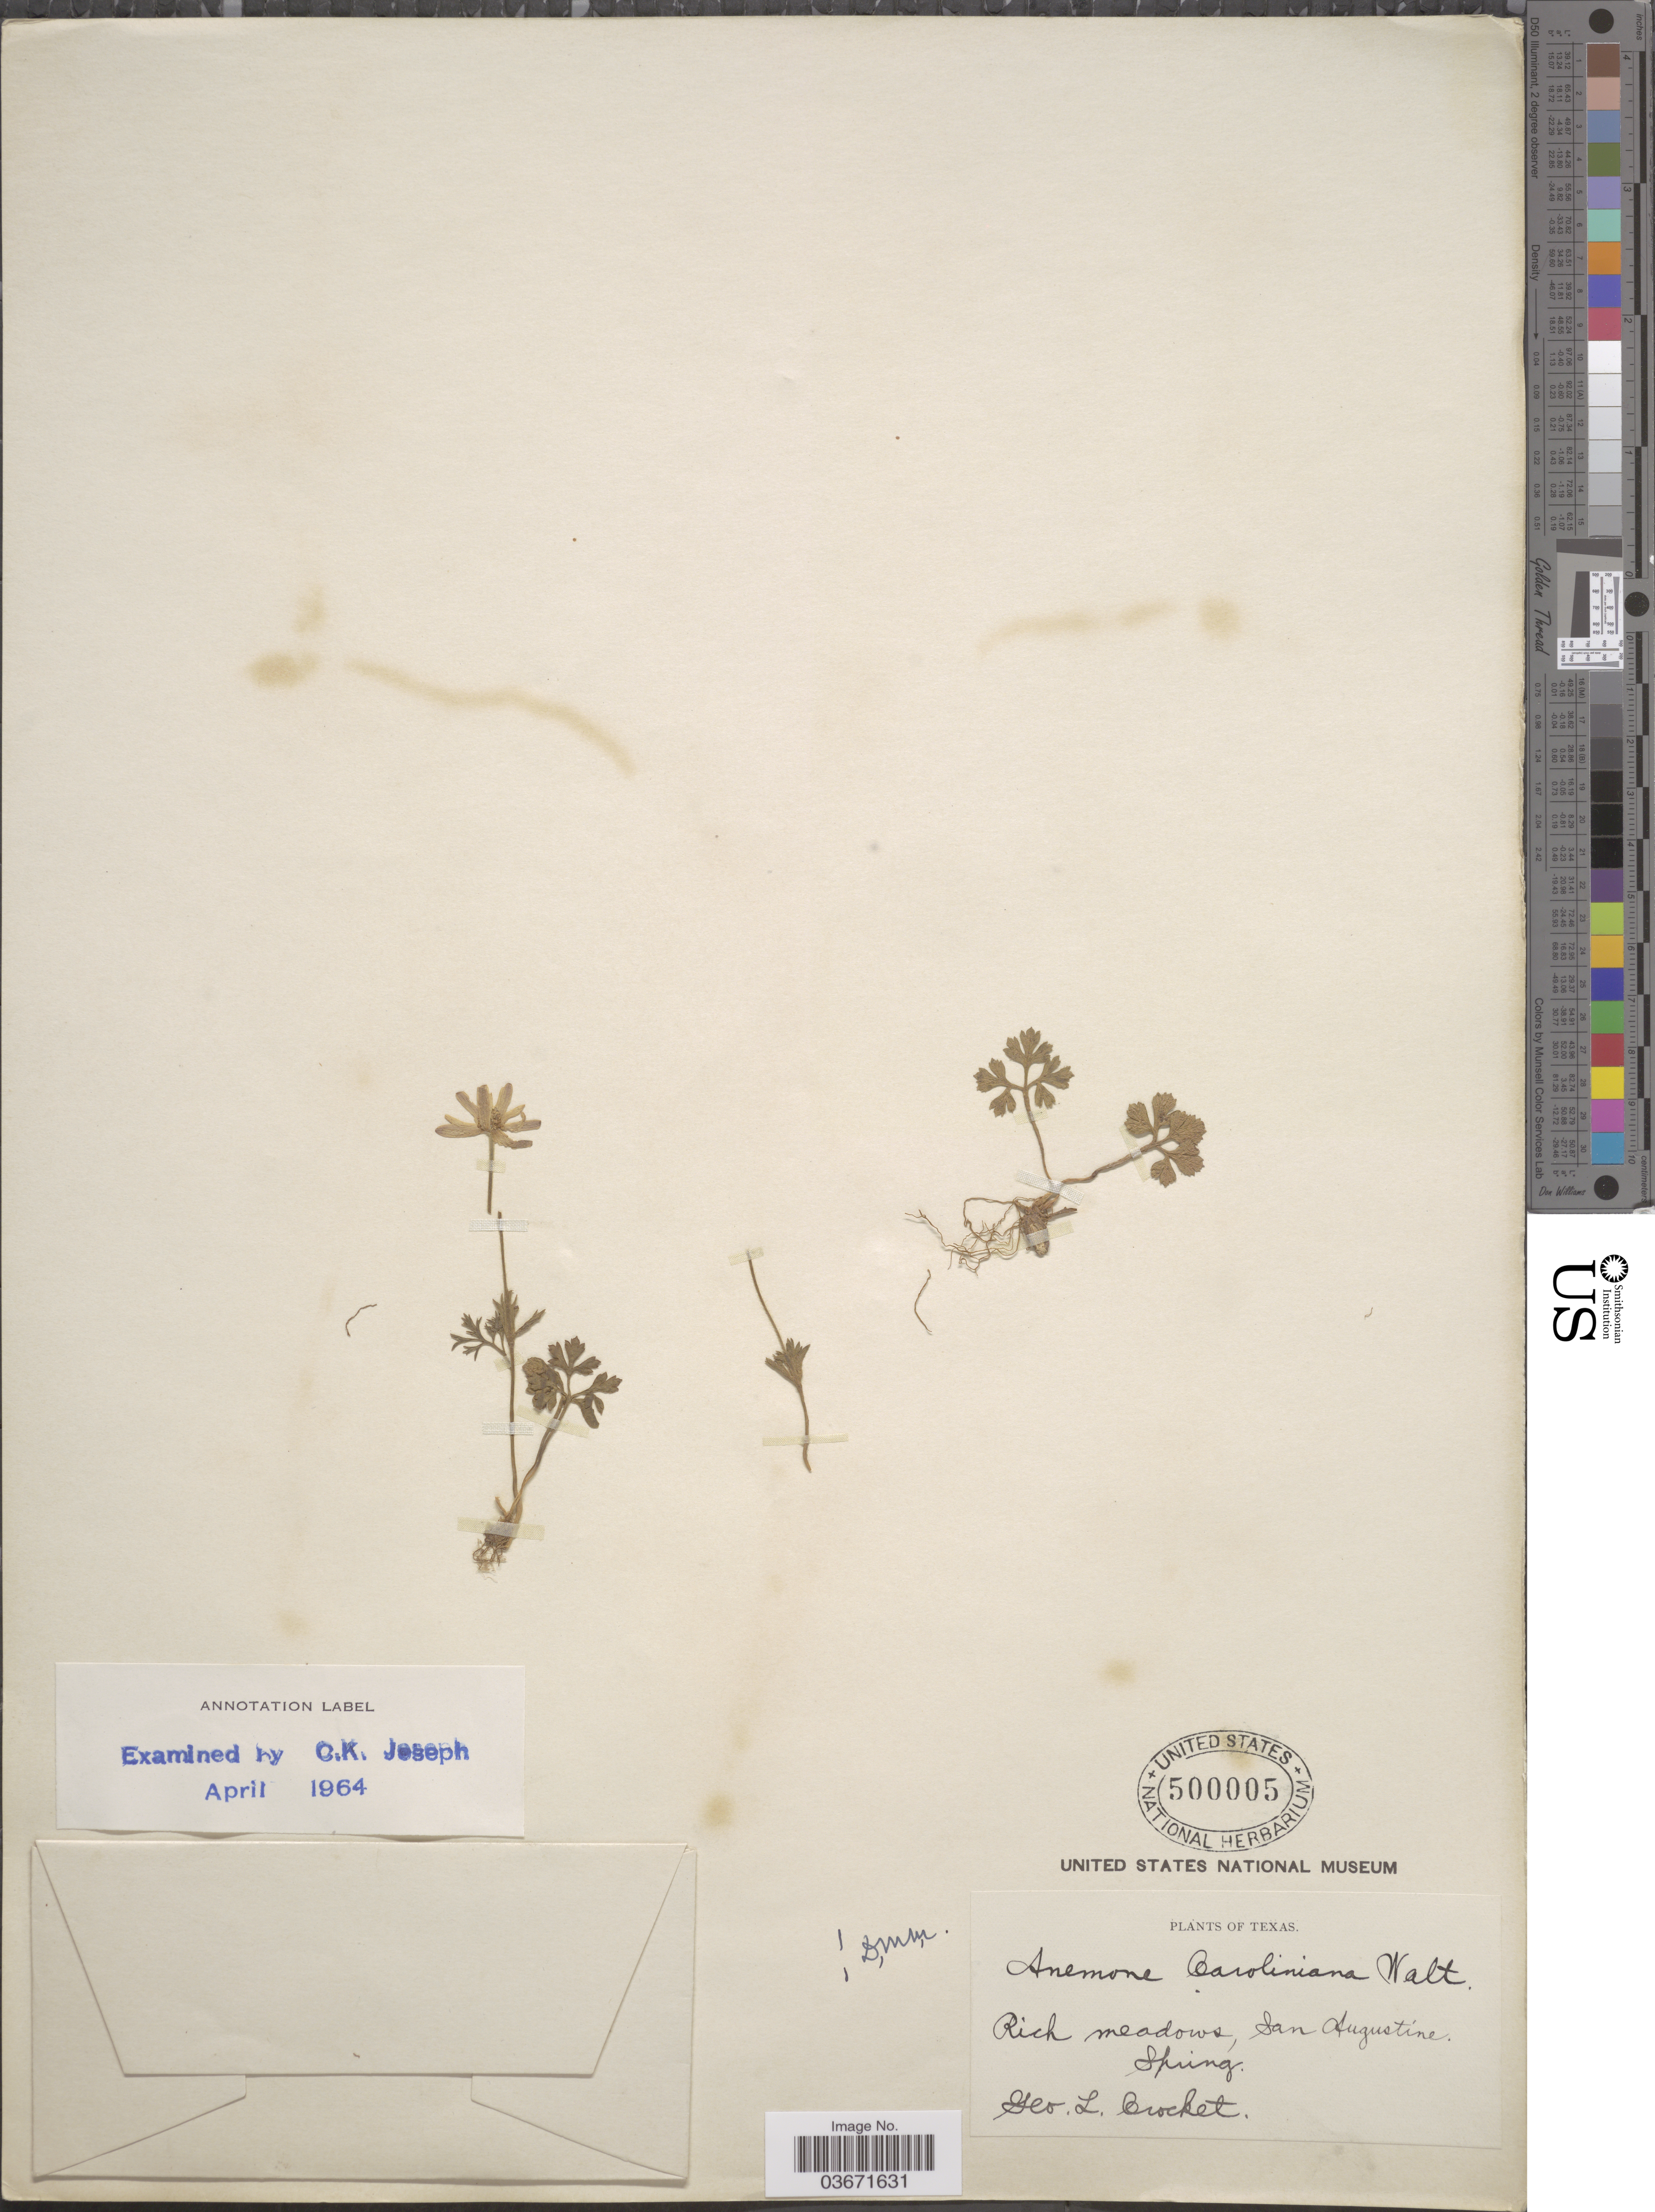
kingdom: Plantae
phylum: Tracheophyta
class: Magnoliopsida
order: Ranunculales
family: Ranunculaceae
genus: Anemone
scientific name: Anemone caroliniana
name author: Walter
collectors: G. Crocket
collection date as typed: Spring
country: United States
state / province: Texas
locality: San Augustine.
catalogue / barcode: US 500005